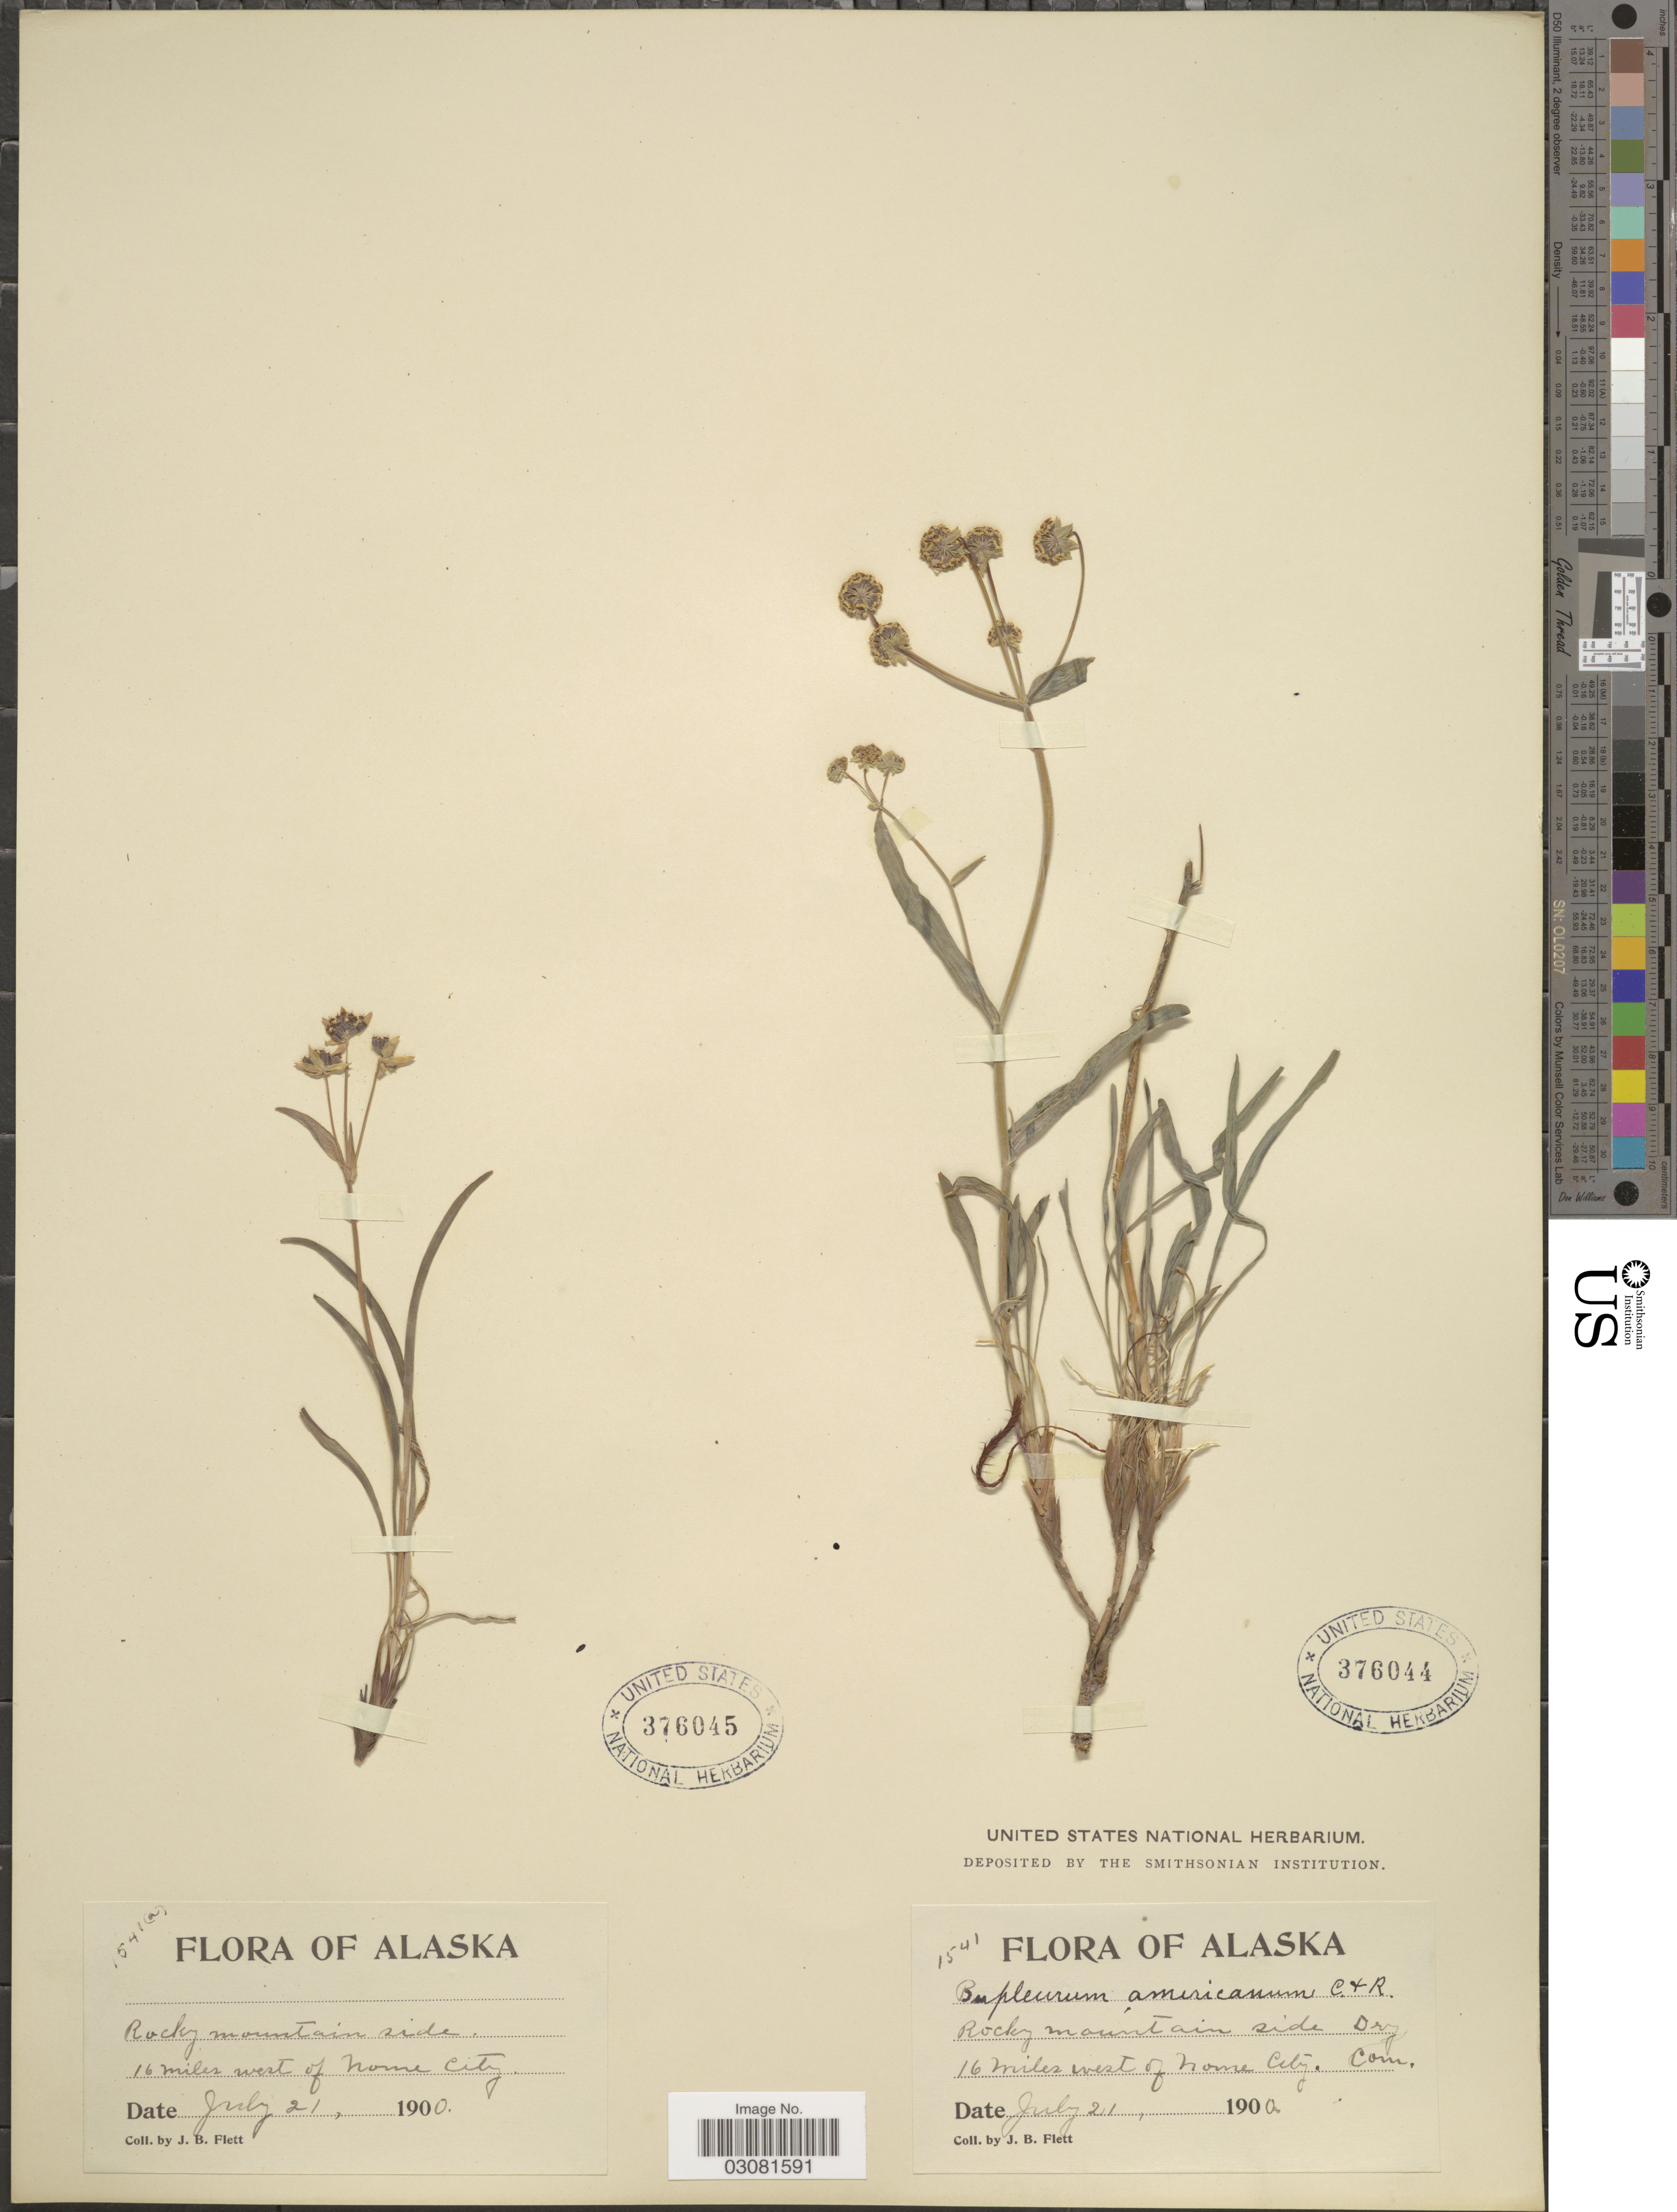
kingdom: Plantae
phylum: Tracheophyta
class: Magnoliopsida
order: Apiales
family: Apiaceae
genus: Bupleurum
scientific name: Bupleurum americanum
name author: J.M. Coult. & Rose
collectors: J. Flett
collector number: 1541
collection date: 1900-07-21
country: United States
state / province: Alaska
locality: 16 miles west of Nome City.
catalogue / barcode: US 376044-2